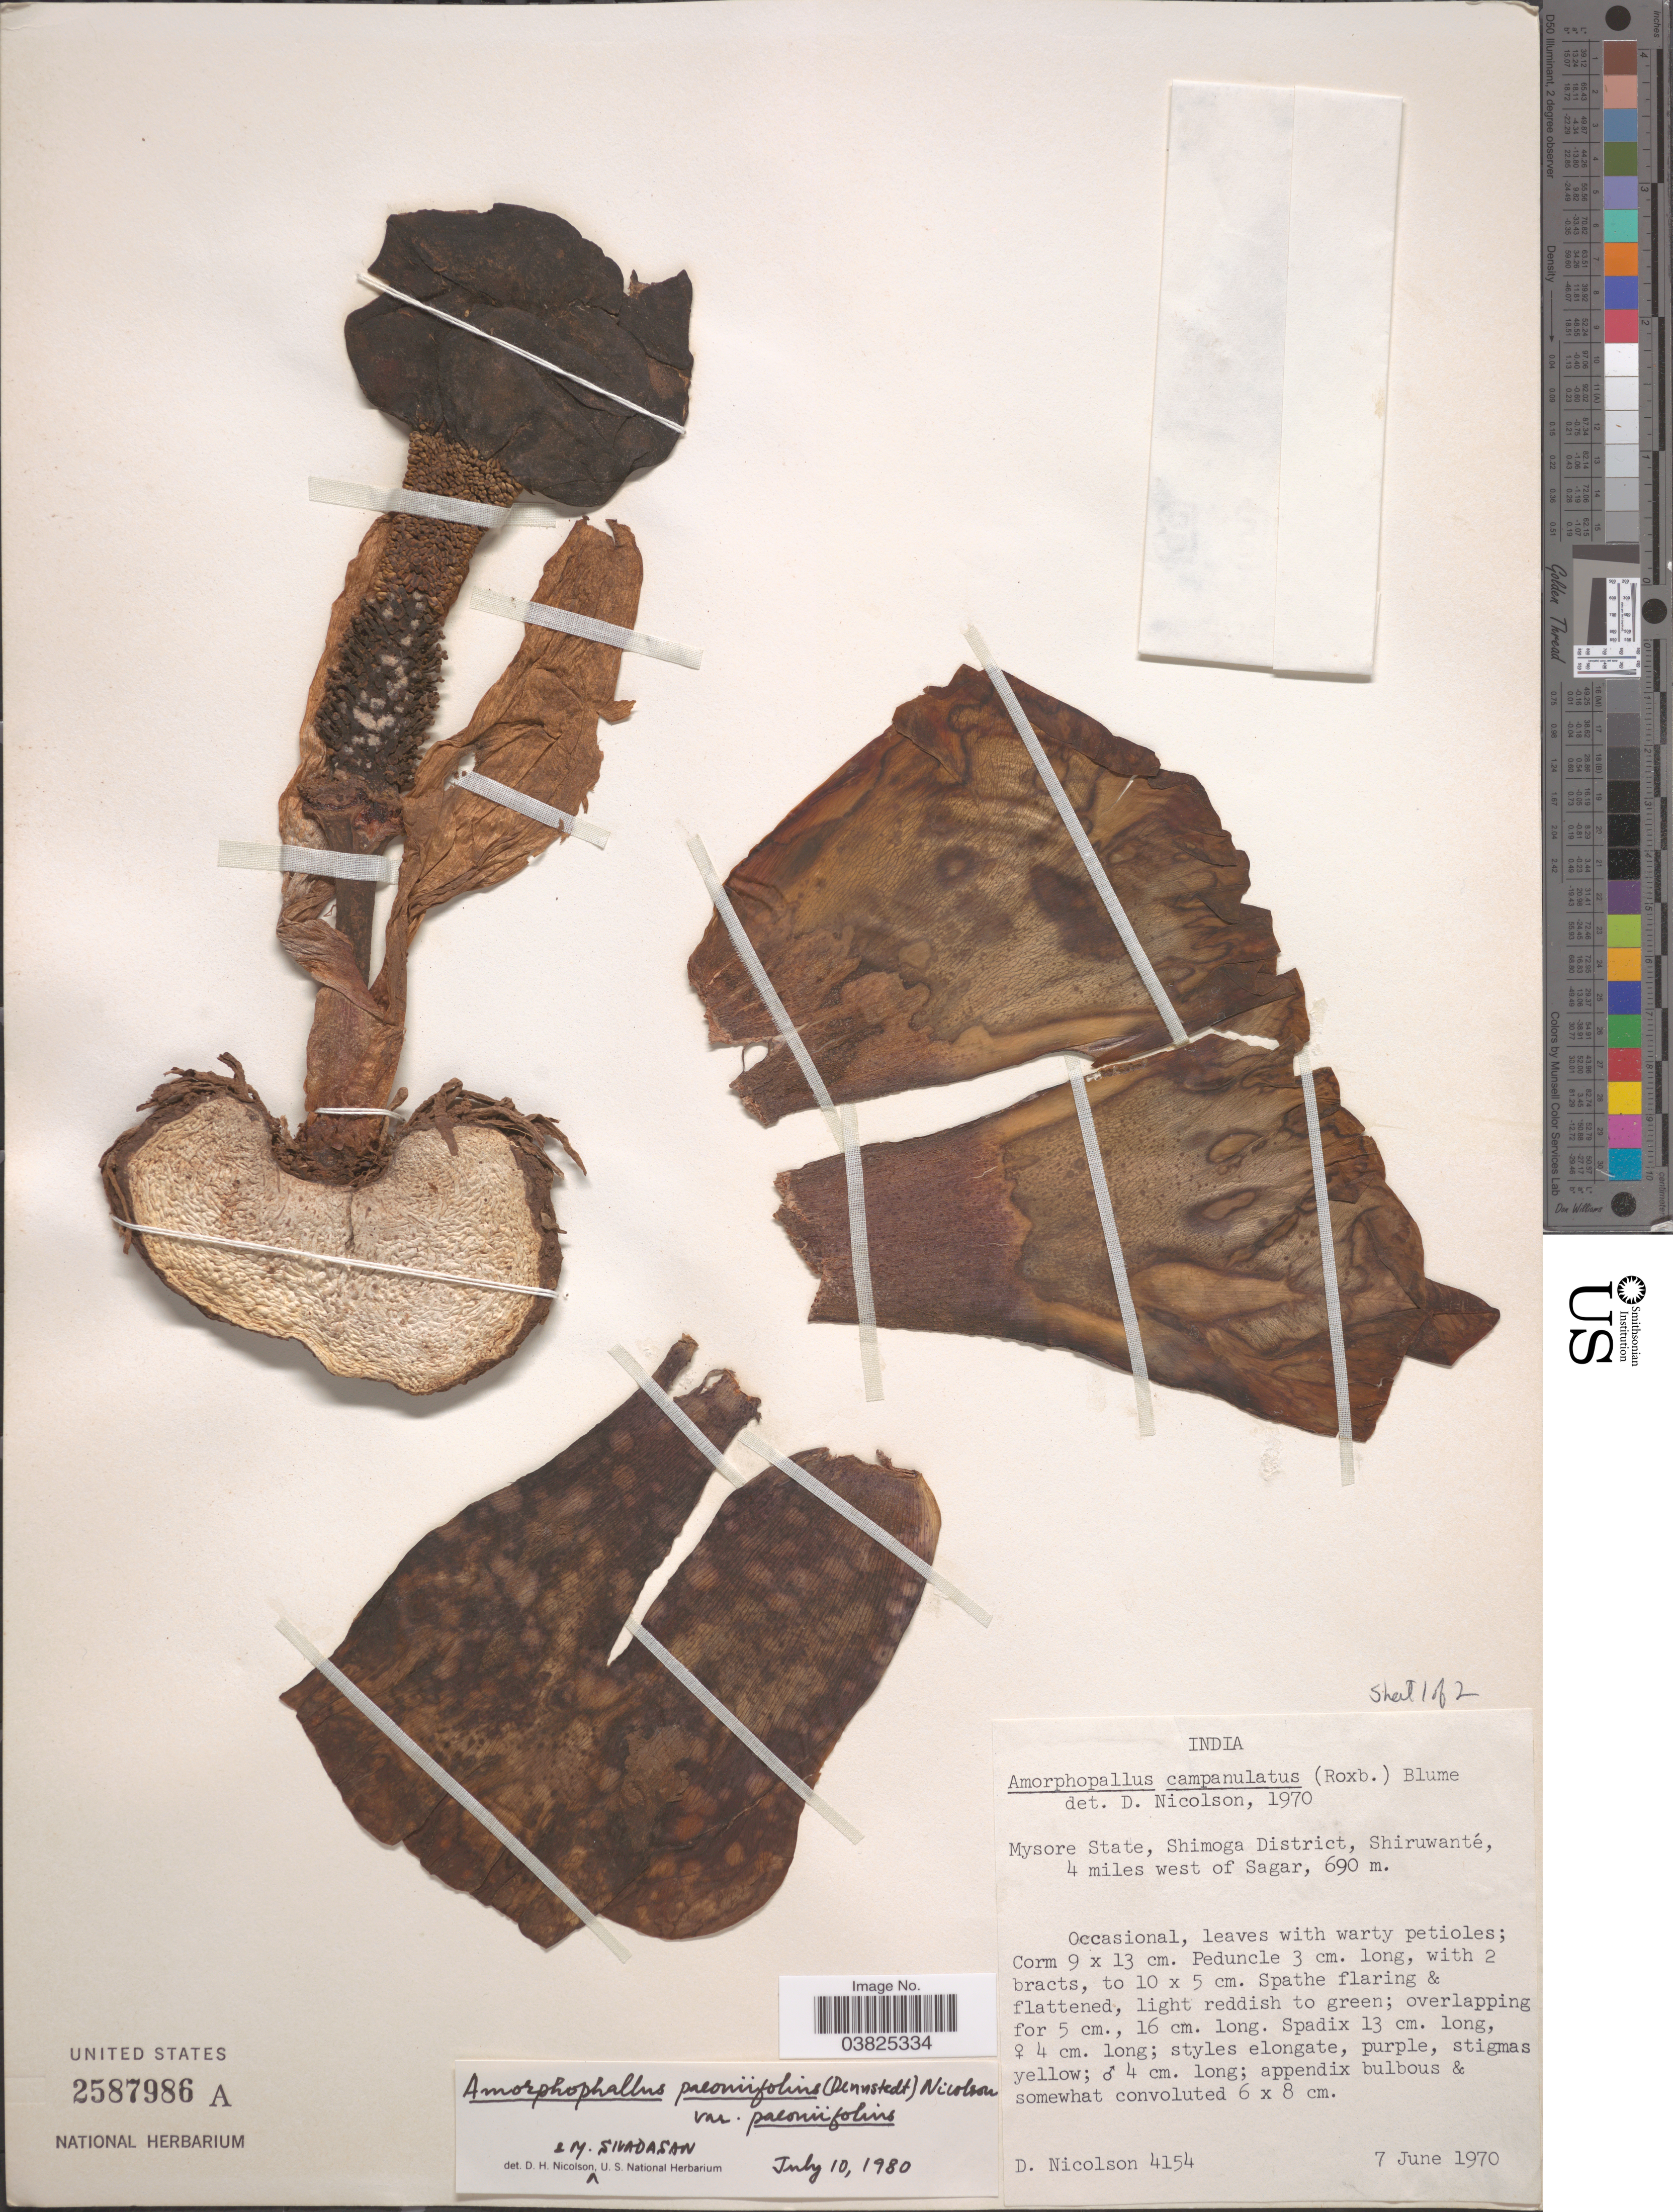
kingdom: Plantae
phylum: Tracheophyta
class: Liliopsida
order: Alismatales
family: Araceae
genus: Amorphophallus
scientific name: Amorphophallus paeoniifolius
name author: (Dennst.) Nicolson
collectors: D. H. Nicolson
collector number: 4154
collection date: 1970-06-07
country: India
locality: Mysore State, Shimoga District, Shiruwanté, 4 miles west of Sagar.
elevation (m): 690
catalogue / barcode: US 2587986A